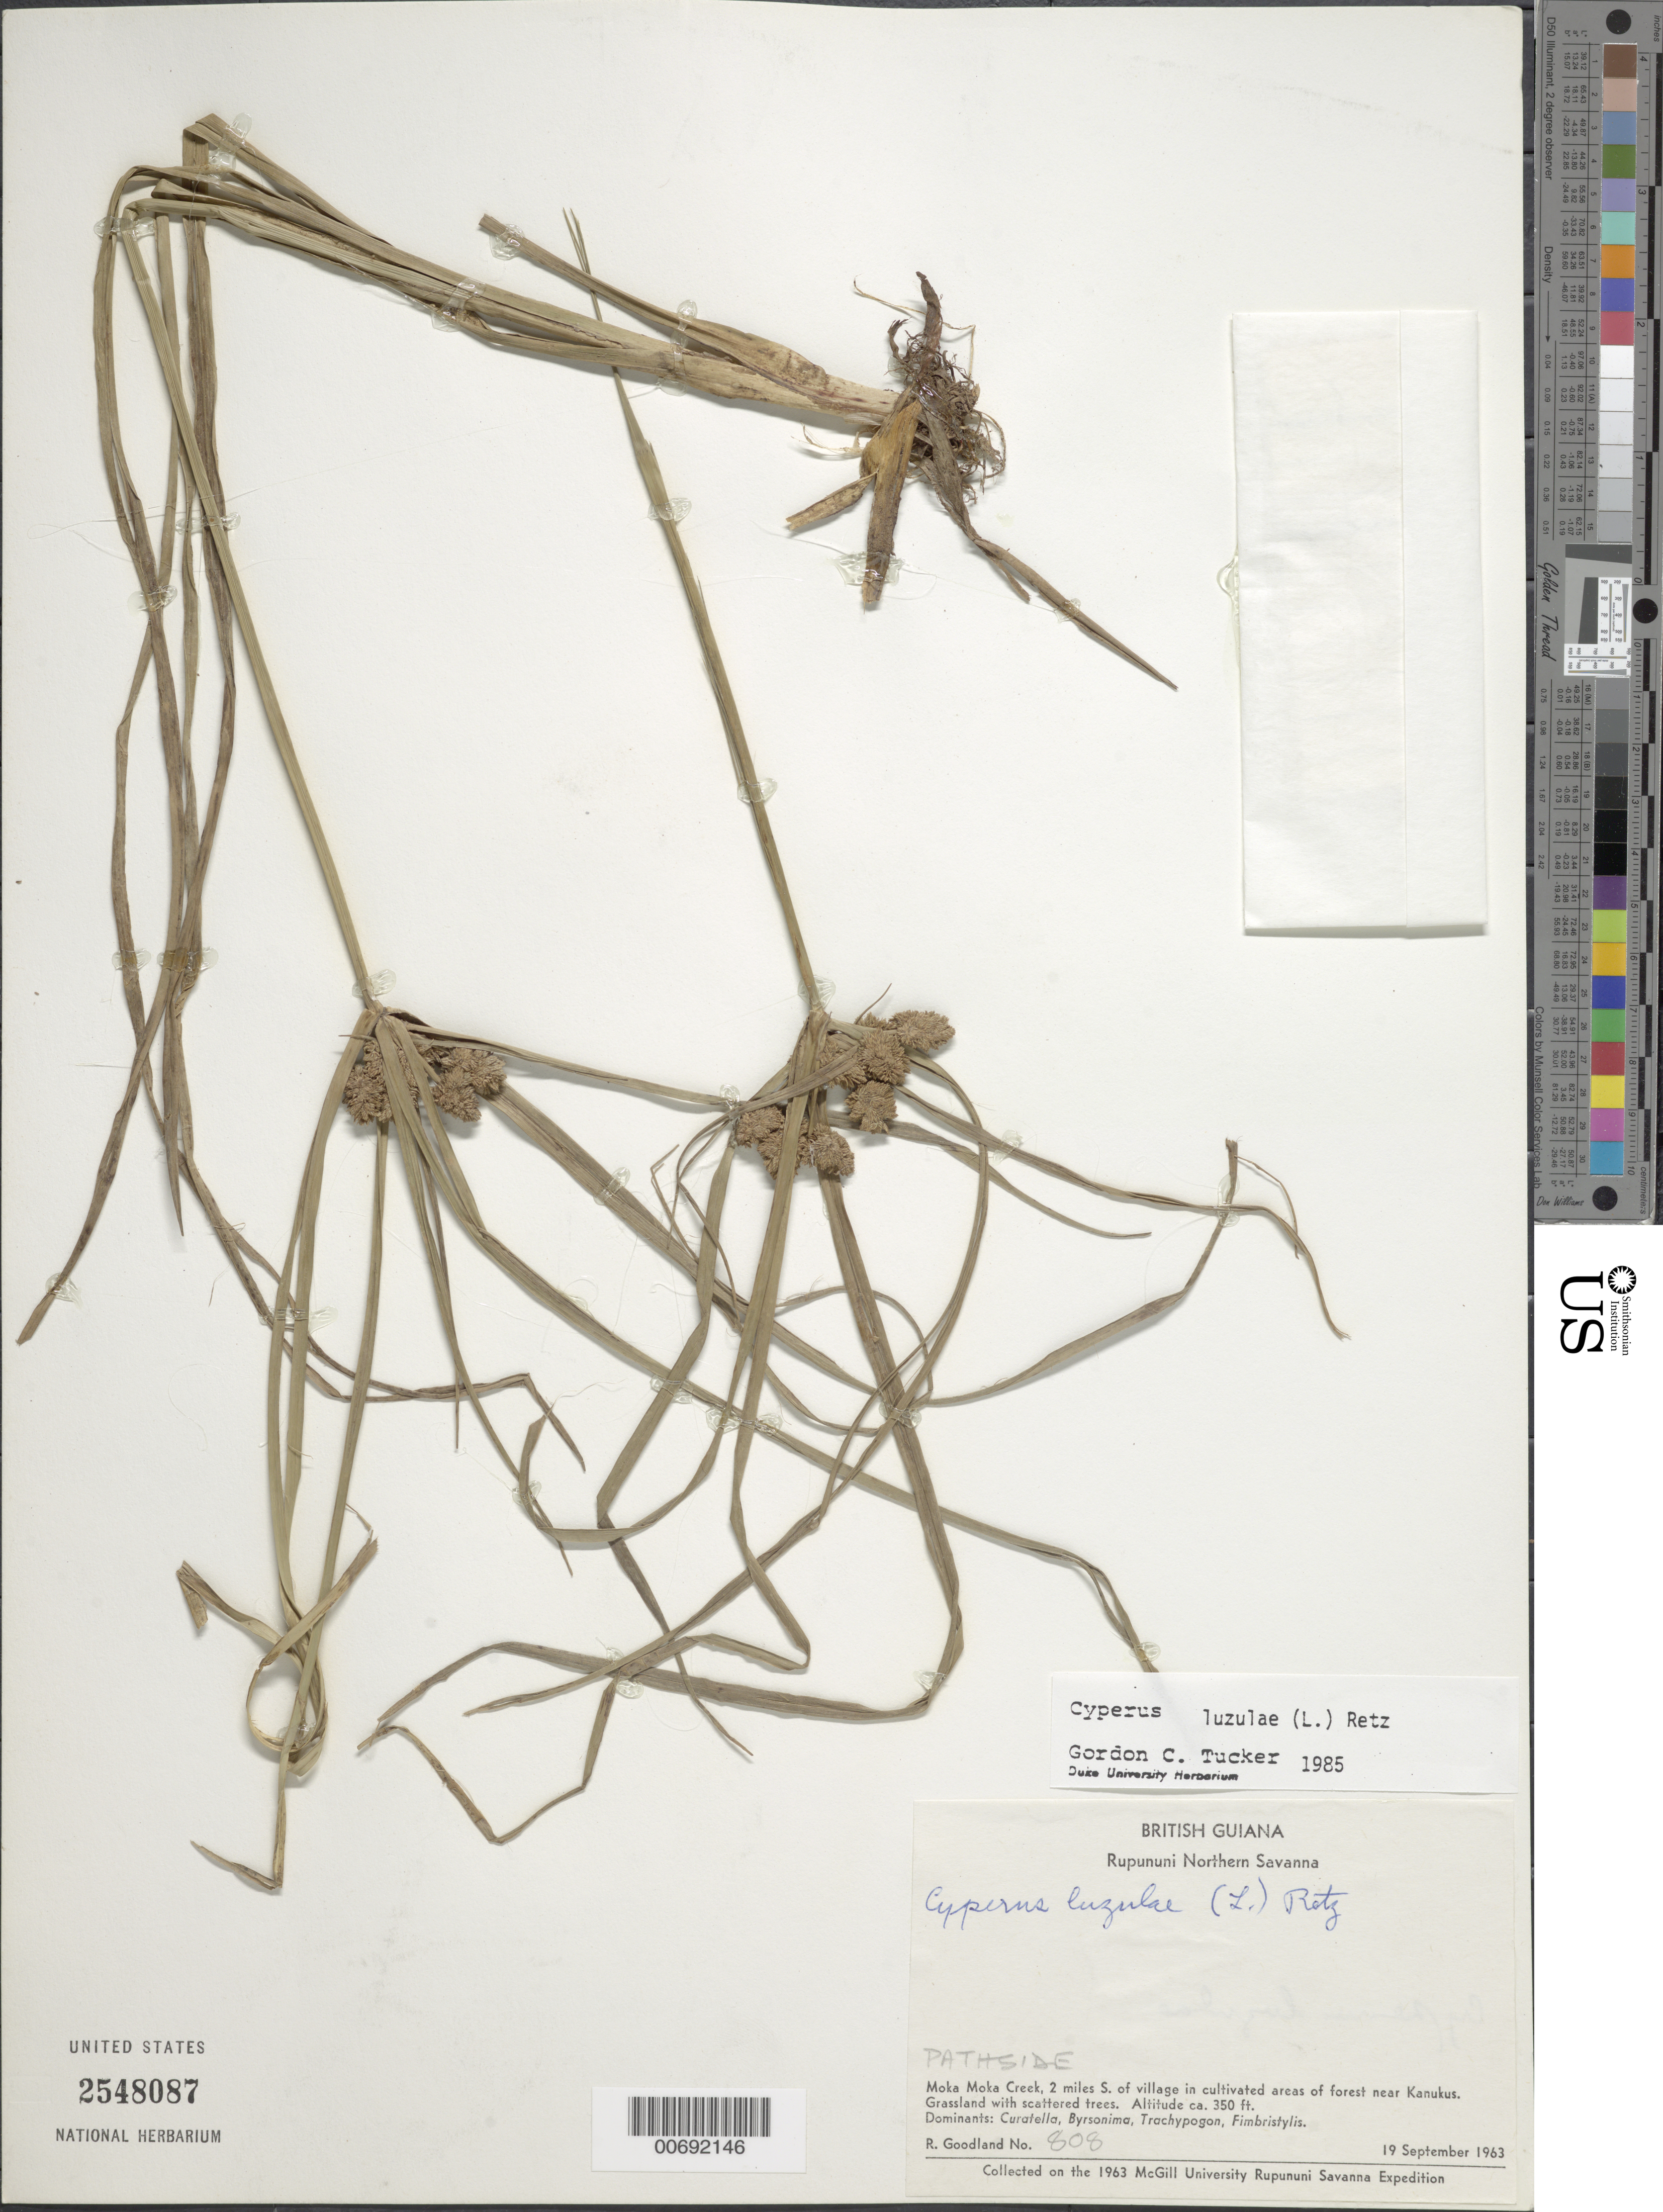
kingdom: Plantae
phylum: Tracheophyta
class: Liliopsida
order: Poales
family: Cyperaceae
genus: Cyperus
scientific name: Cyperus luzulae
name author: (L.) Rottb. ex Retz.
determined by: Tucker, G. C.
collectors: R. Goodland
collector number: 808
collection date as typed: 19-Sep-63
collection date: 1963-09-19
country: Guyana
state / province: U. Takutu-U. Essequibo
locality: Rupununi Northern Savanna, Moka Moka Creek, 2 mi. S of village, near Kanukus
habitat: Pathside. Grassland with scattered trees. Dominants: Curatella, Byrsonima, Trachypogon, Fimbristylis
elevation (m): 107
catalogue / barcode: US 2548087